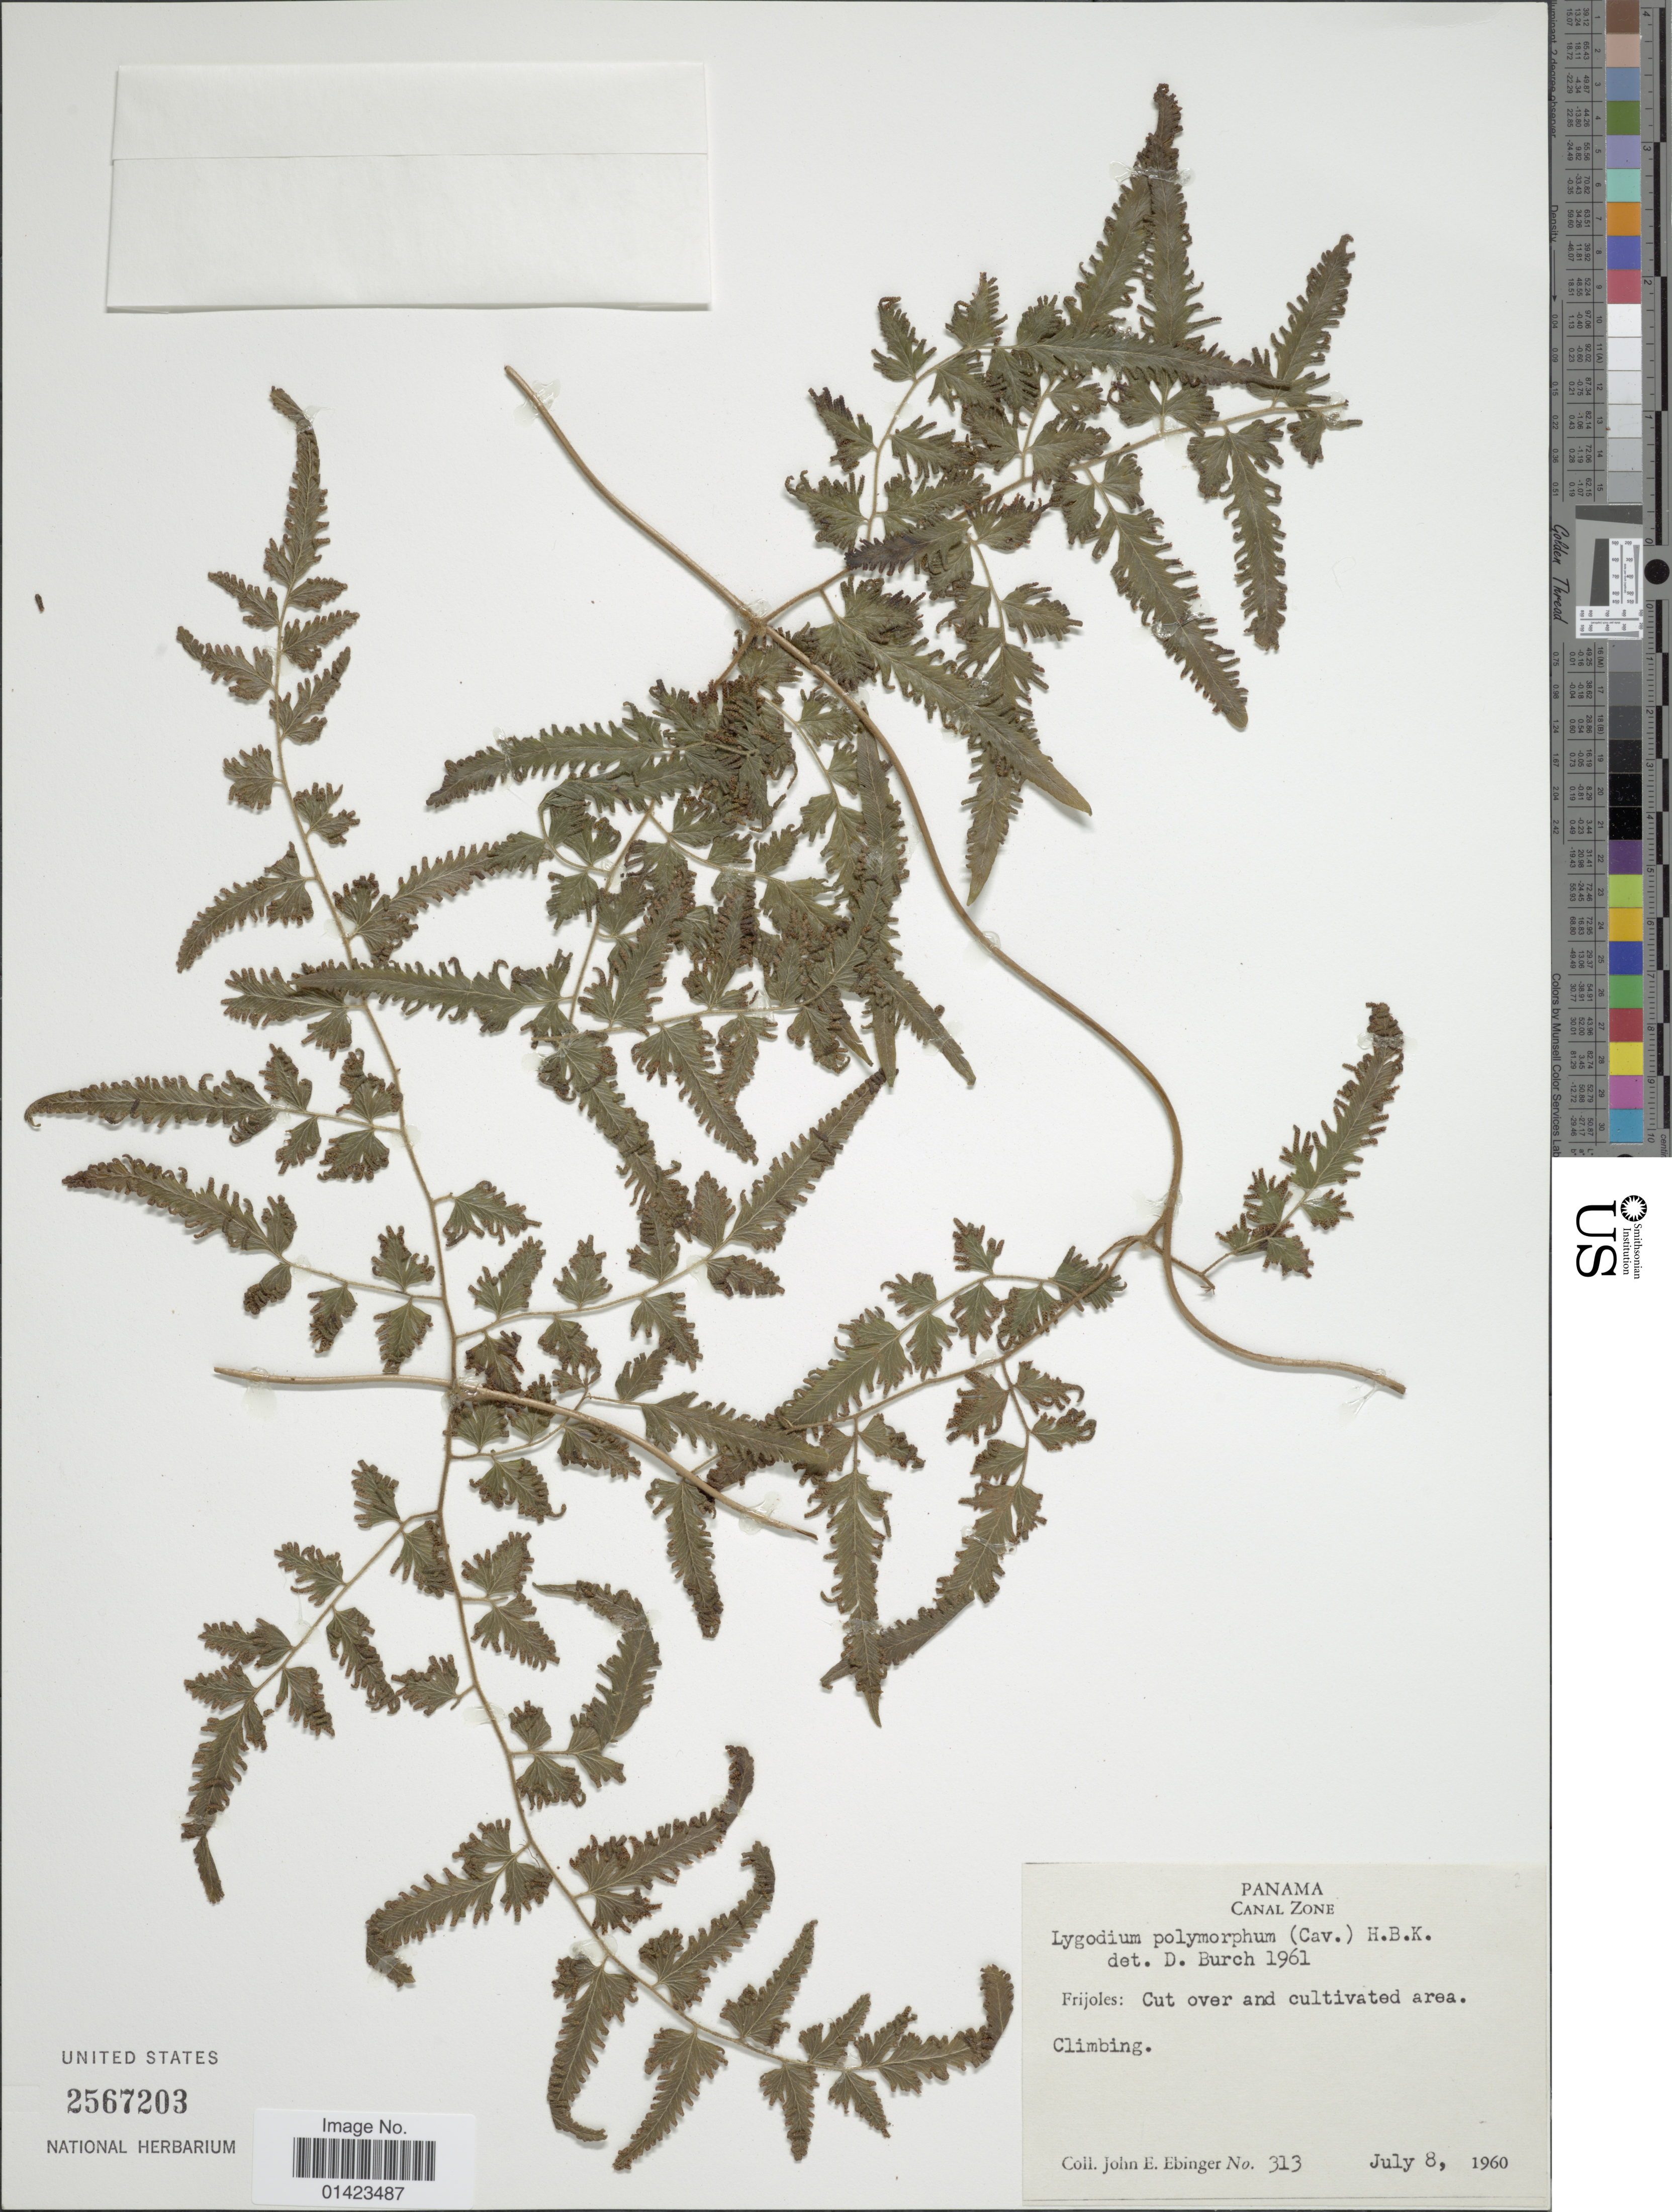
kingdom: Plantae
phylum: Tracheophyta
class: Polypodiopsida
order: Schizaeales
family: Lygodiaceae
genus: Lygodium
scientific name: Lygodium venustum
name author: Sw.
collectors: J. Ebinger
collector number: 313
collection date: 1960-07-08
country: Panama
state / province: Colón / Panamá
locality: Canal Zone, Frijoles: Cut over and cultivated area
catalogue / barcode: US 2567203